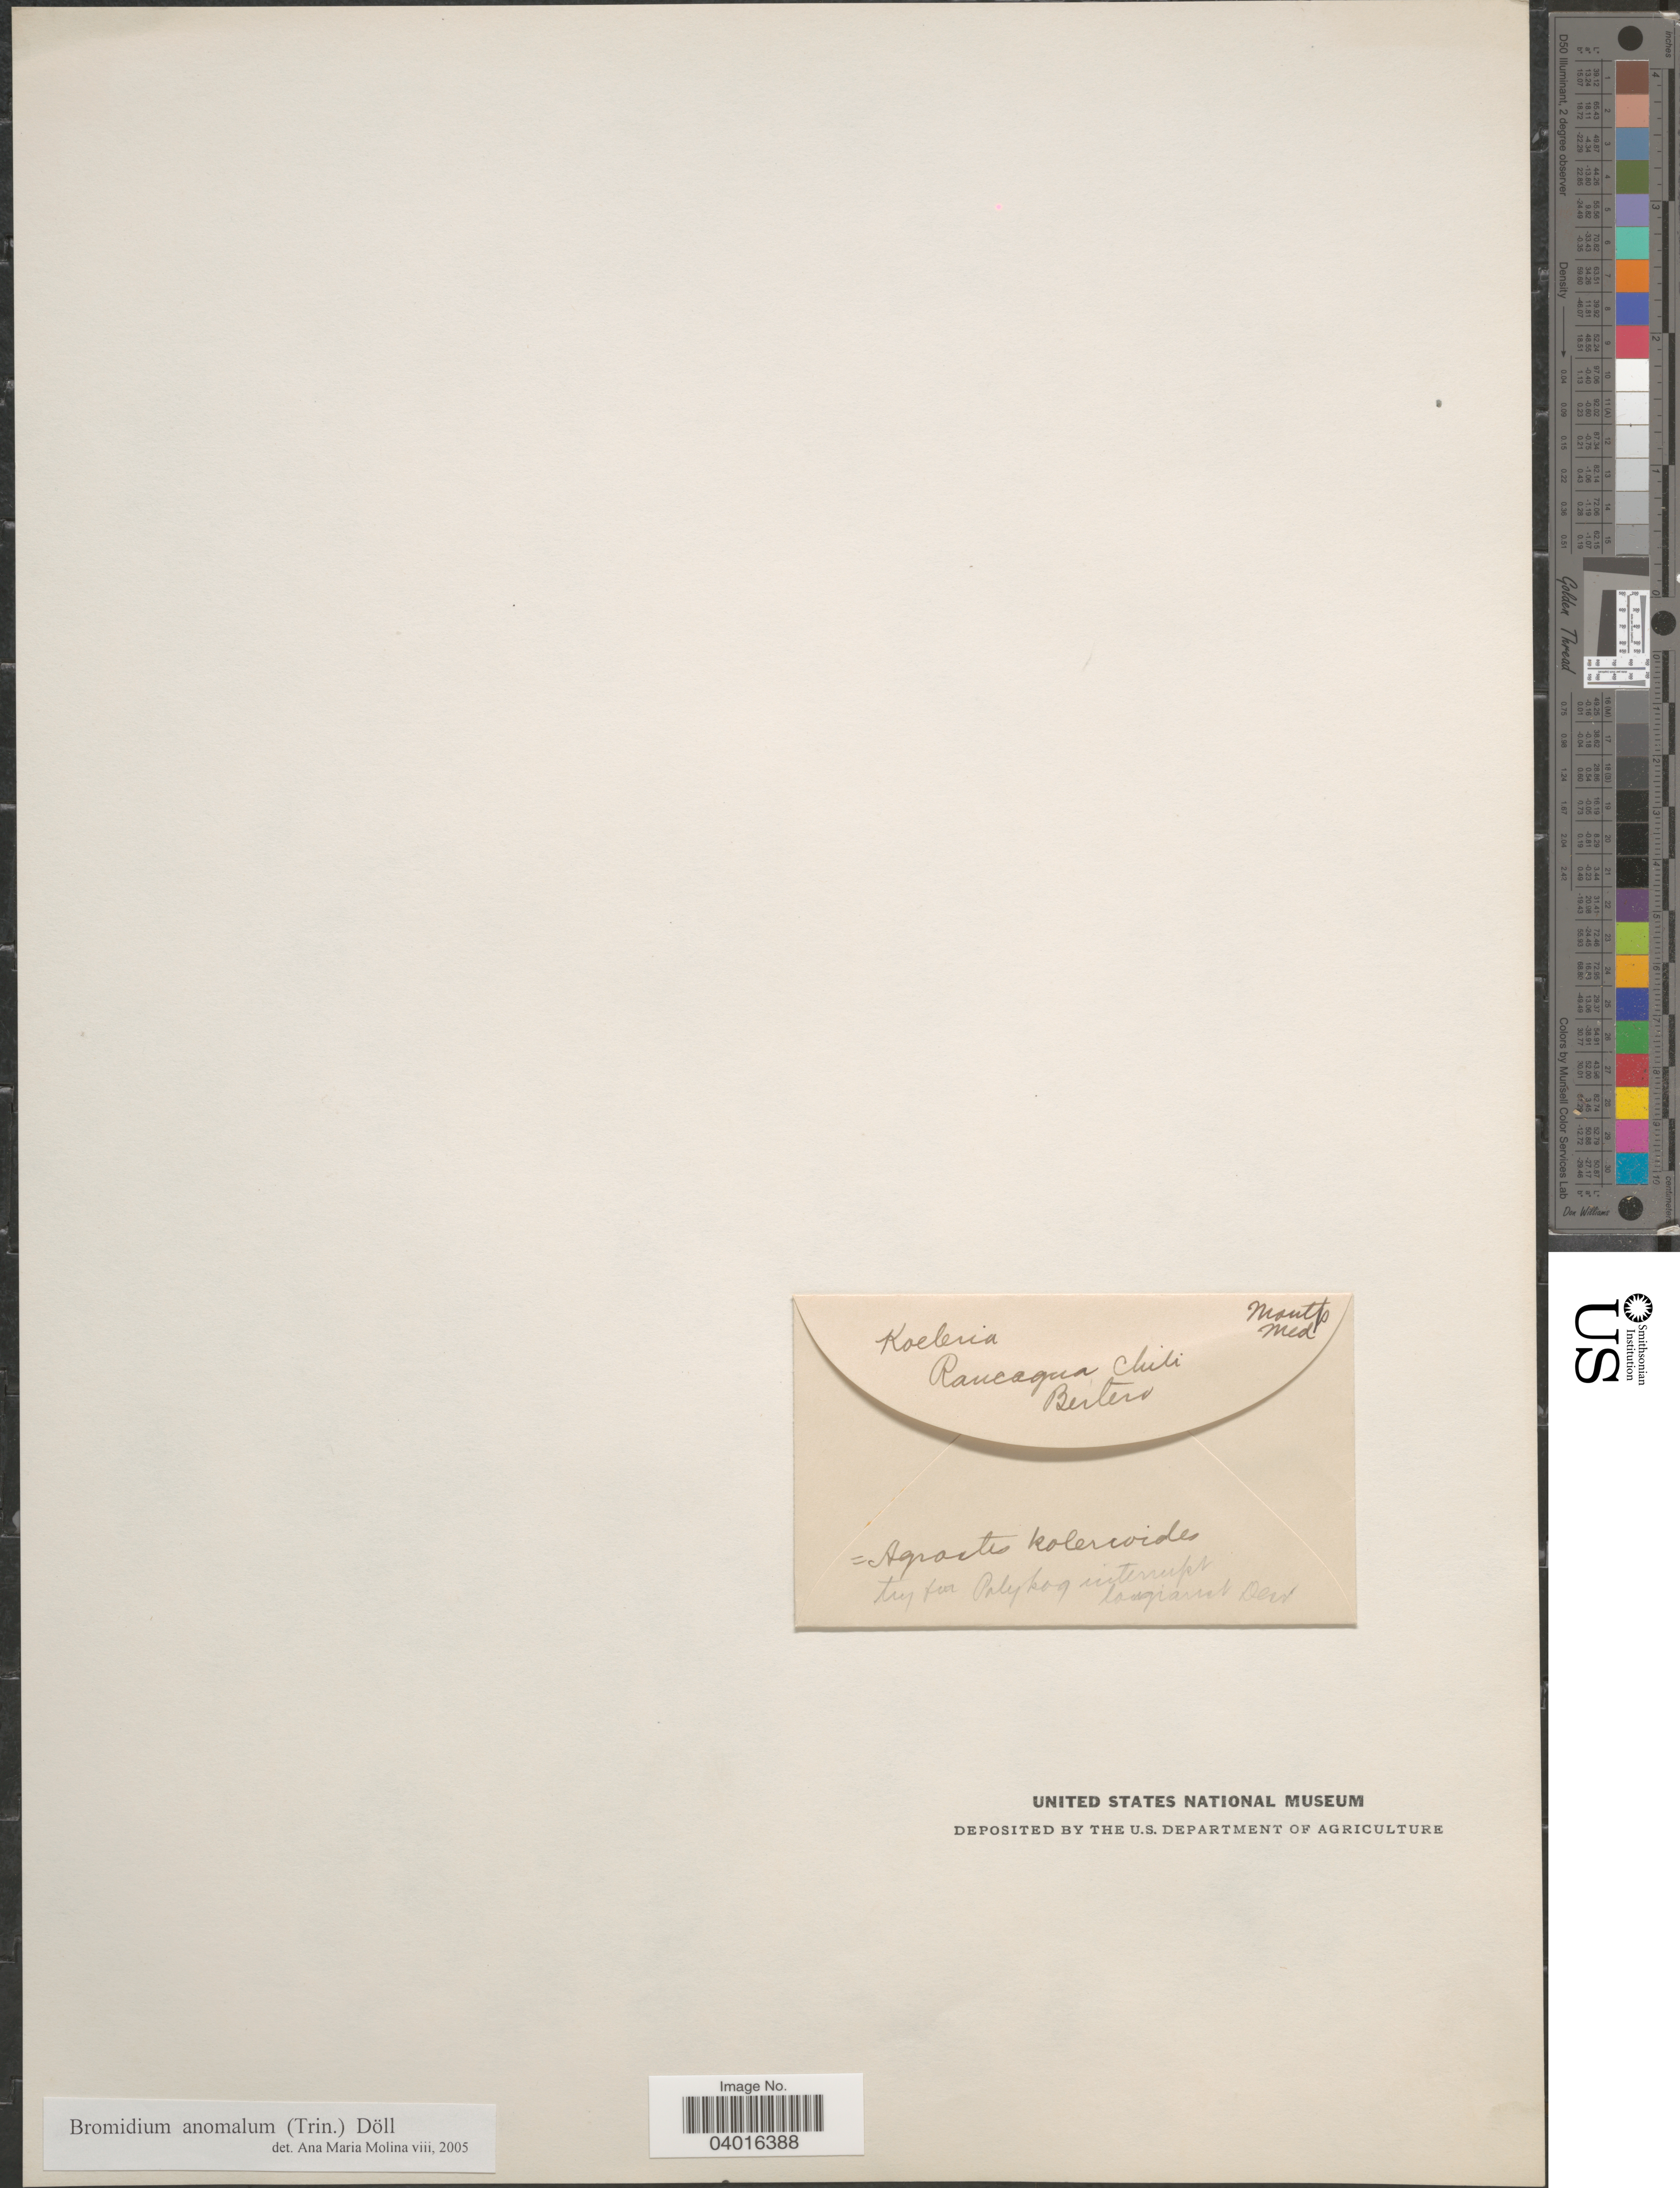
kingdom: Plantae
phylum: Tracheophyta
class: Liliopsida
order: Poales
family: Poaceae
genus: Bromidium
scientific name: Bromidium anomalum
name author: (Trin.) Döll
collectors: Bertero, --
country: Chile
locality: Rancagua.